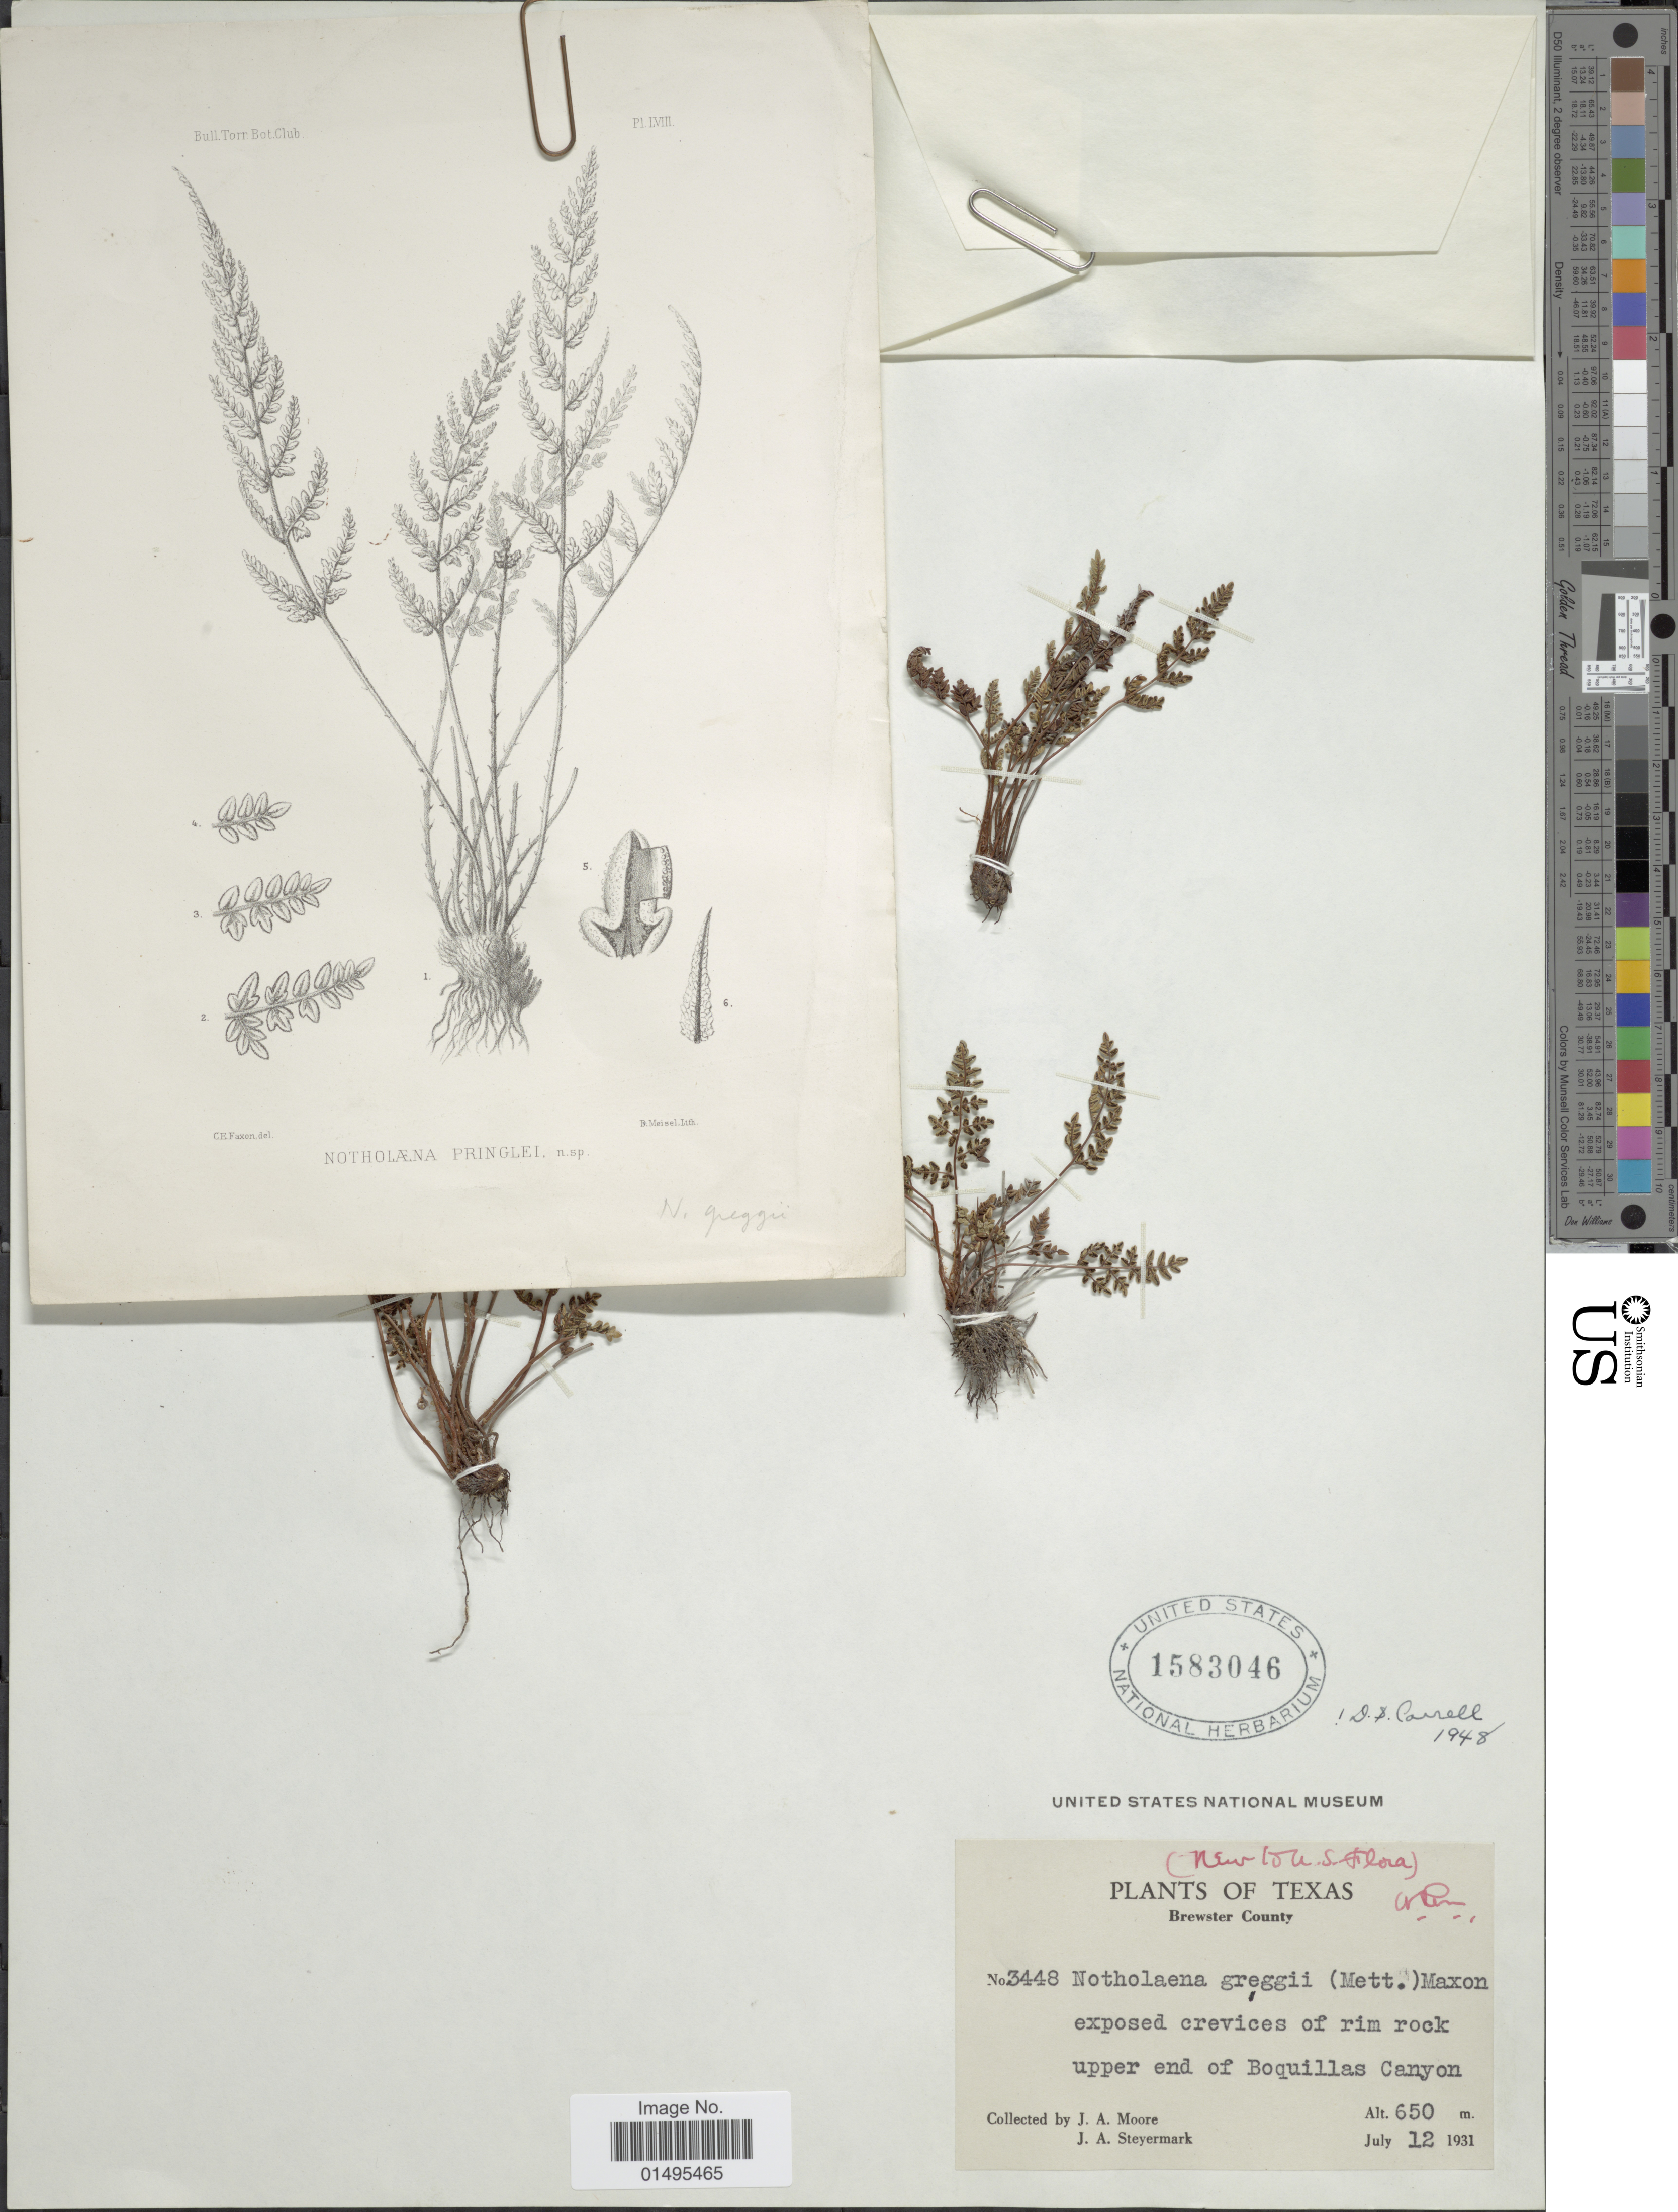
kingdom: Plantae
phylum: Tracheophyta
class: Polypodiopsida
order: Polypodiales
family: Pteridaceae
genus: Notholaena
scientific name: Notholaena greggii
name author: (Mett.) Maxon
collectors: J. A. Moore & J. Steyermark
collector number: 3448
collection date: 1931-07-12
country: United States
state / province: Texas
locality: Brewster County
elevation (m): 650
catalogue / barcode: US 1583046